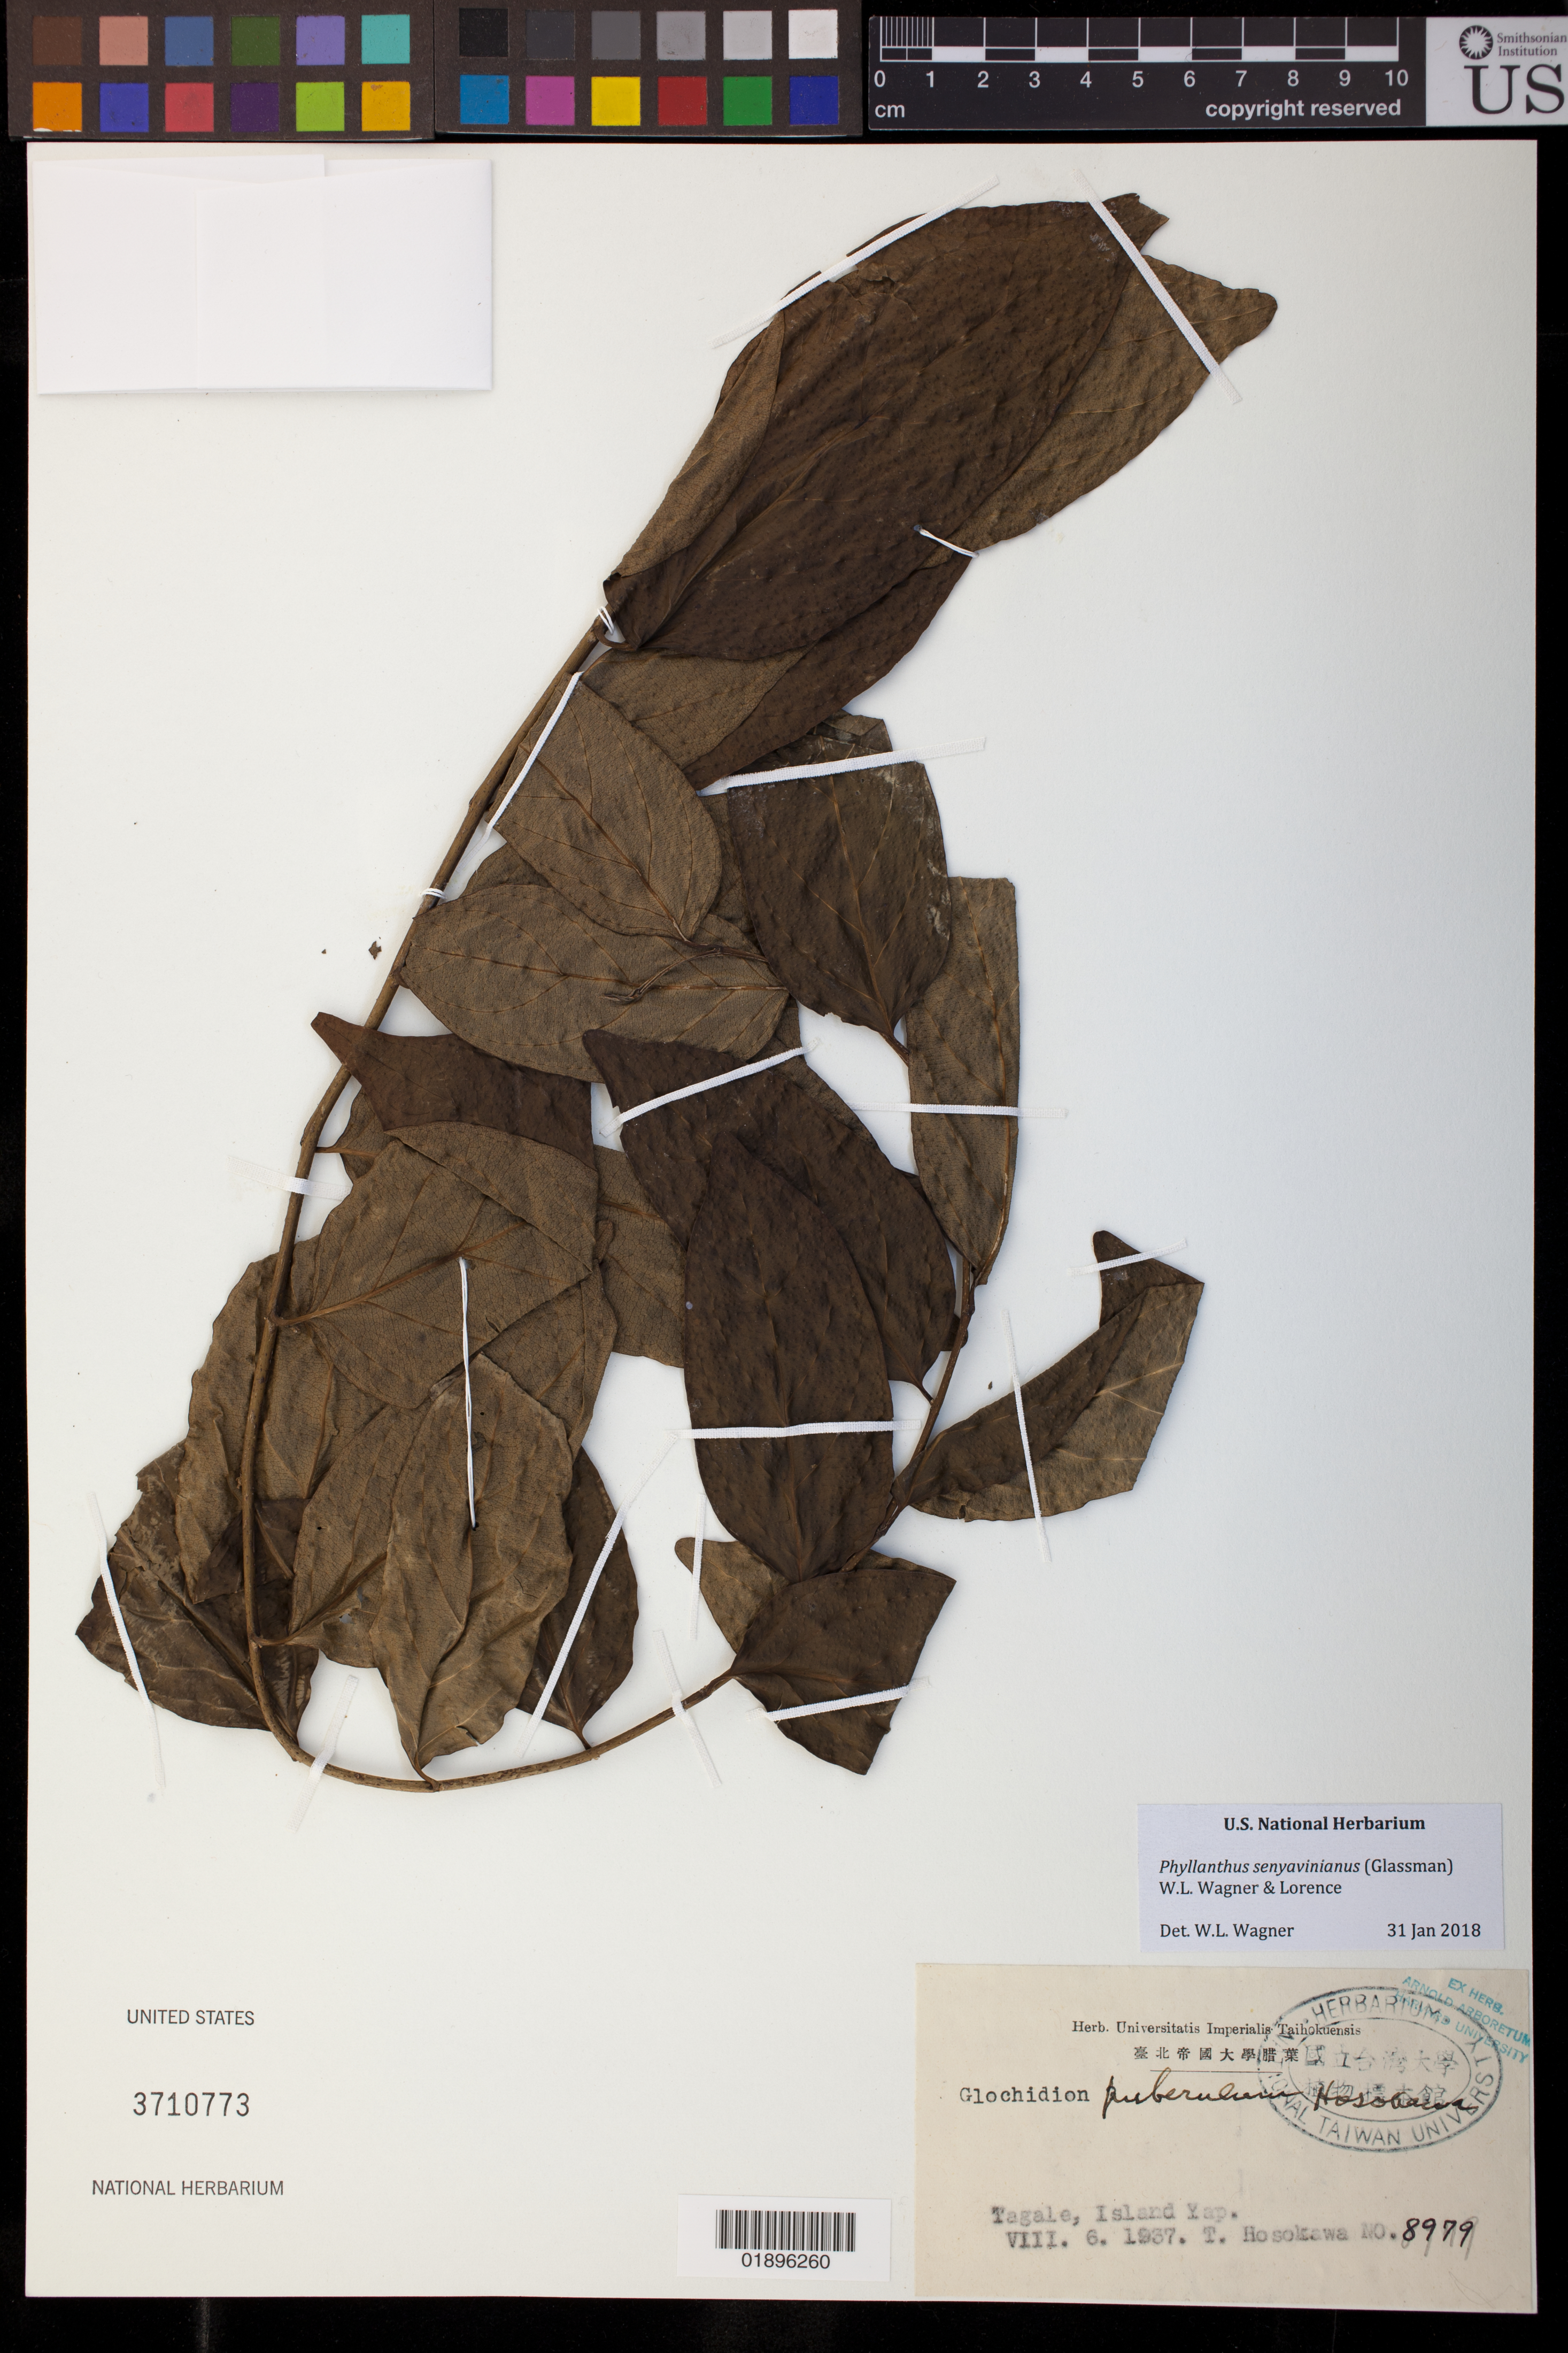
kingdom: Plantae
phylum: Tracheophyta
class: Magnoliopsida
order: Malpighiales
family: Phyllanthaceae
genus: Phyllanthus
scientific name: Phyllanthus senyavinianus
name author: (Glassman) W.L. Wagner & Lorence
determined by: Wagner, W. L., (BOT), Smithsonian Institution - National Museum of Natural History (UNITED STATES)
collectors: T. Hosokawa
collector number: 8979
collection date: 1937-08-06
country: Micronesia, Federated States of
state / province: Yap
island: Yap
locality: Tagale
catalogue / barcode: US 3710773